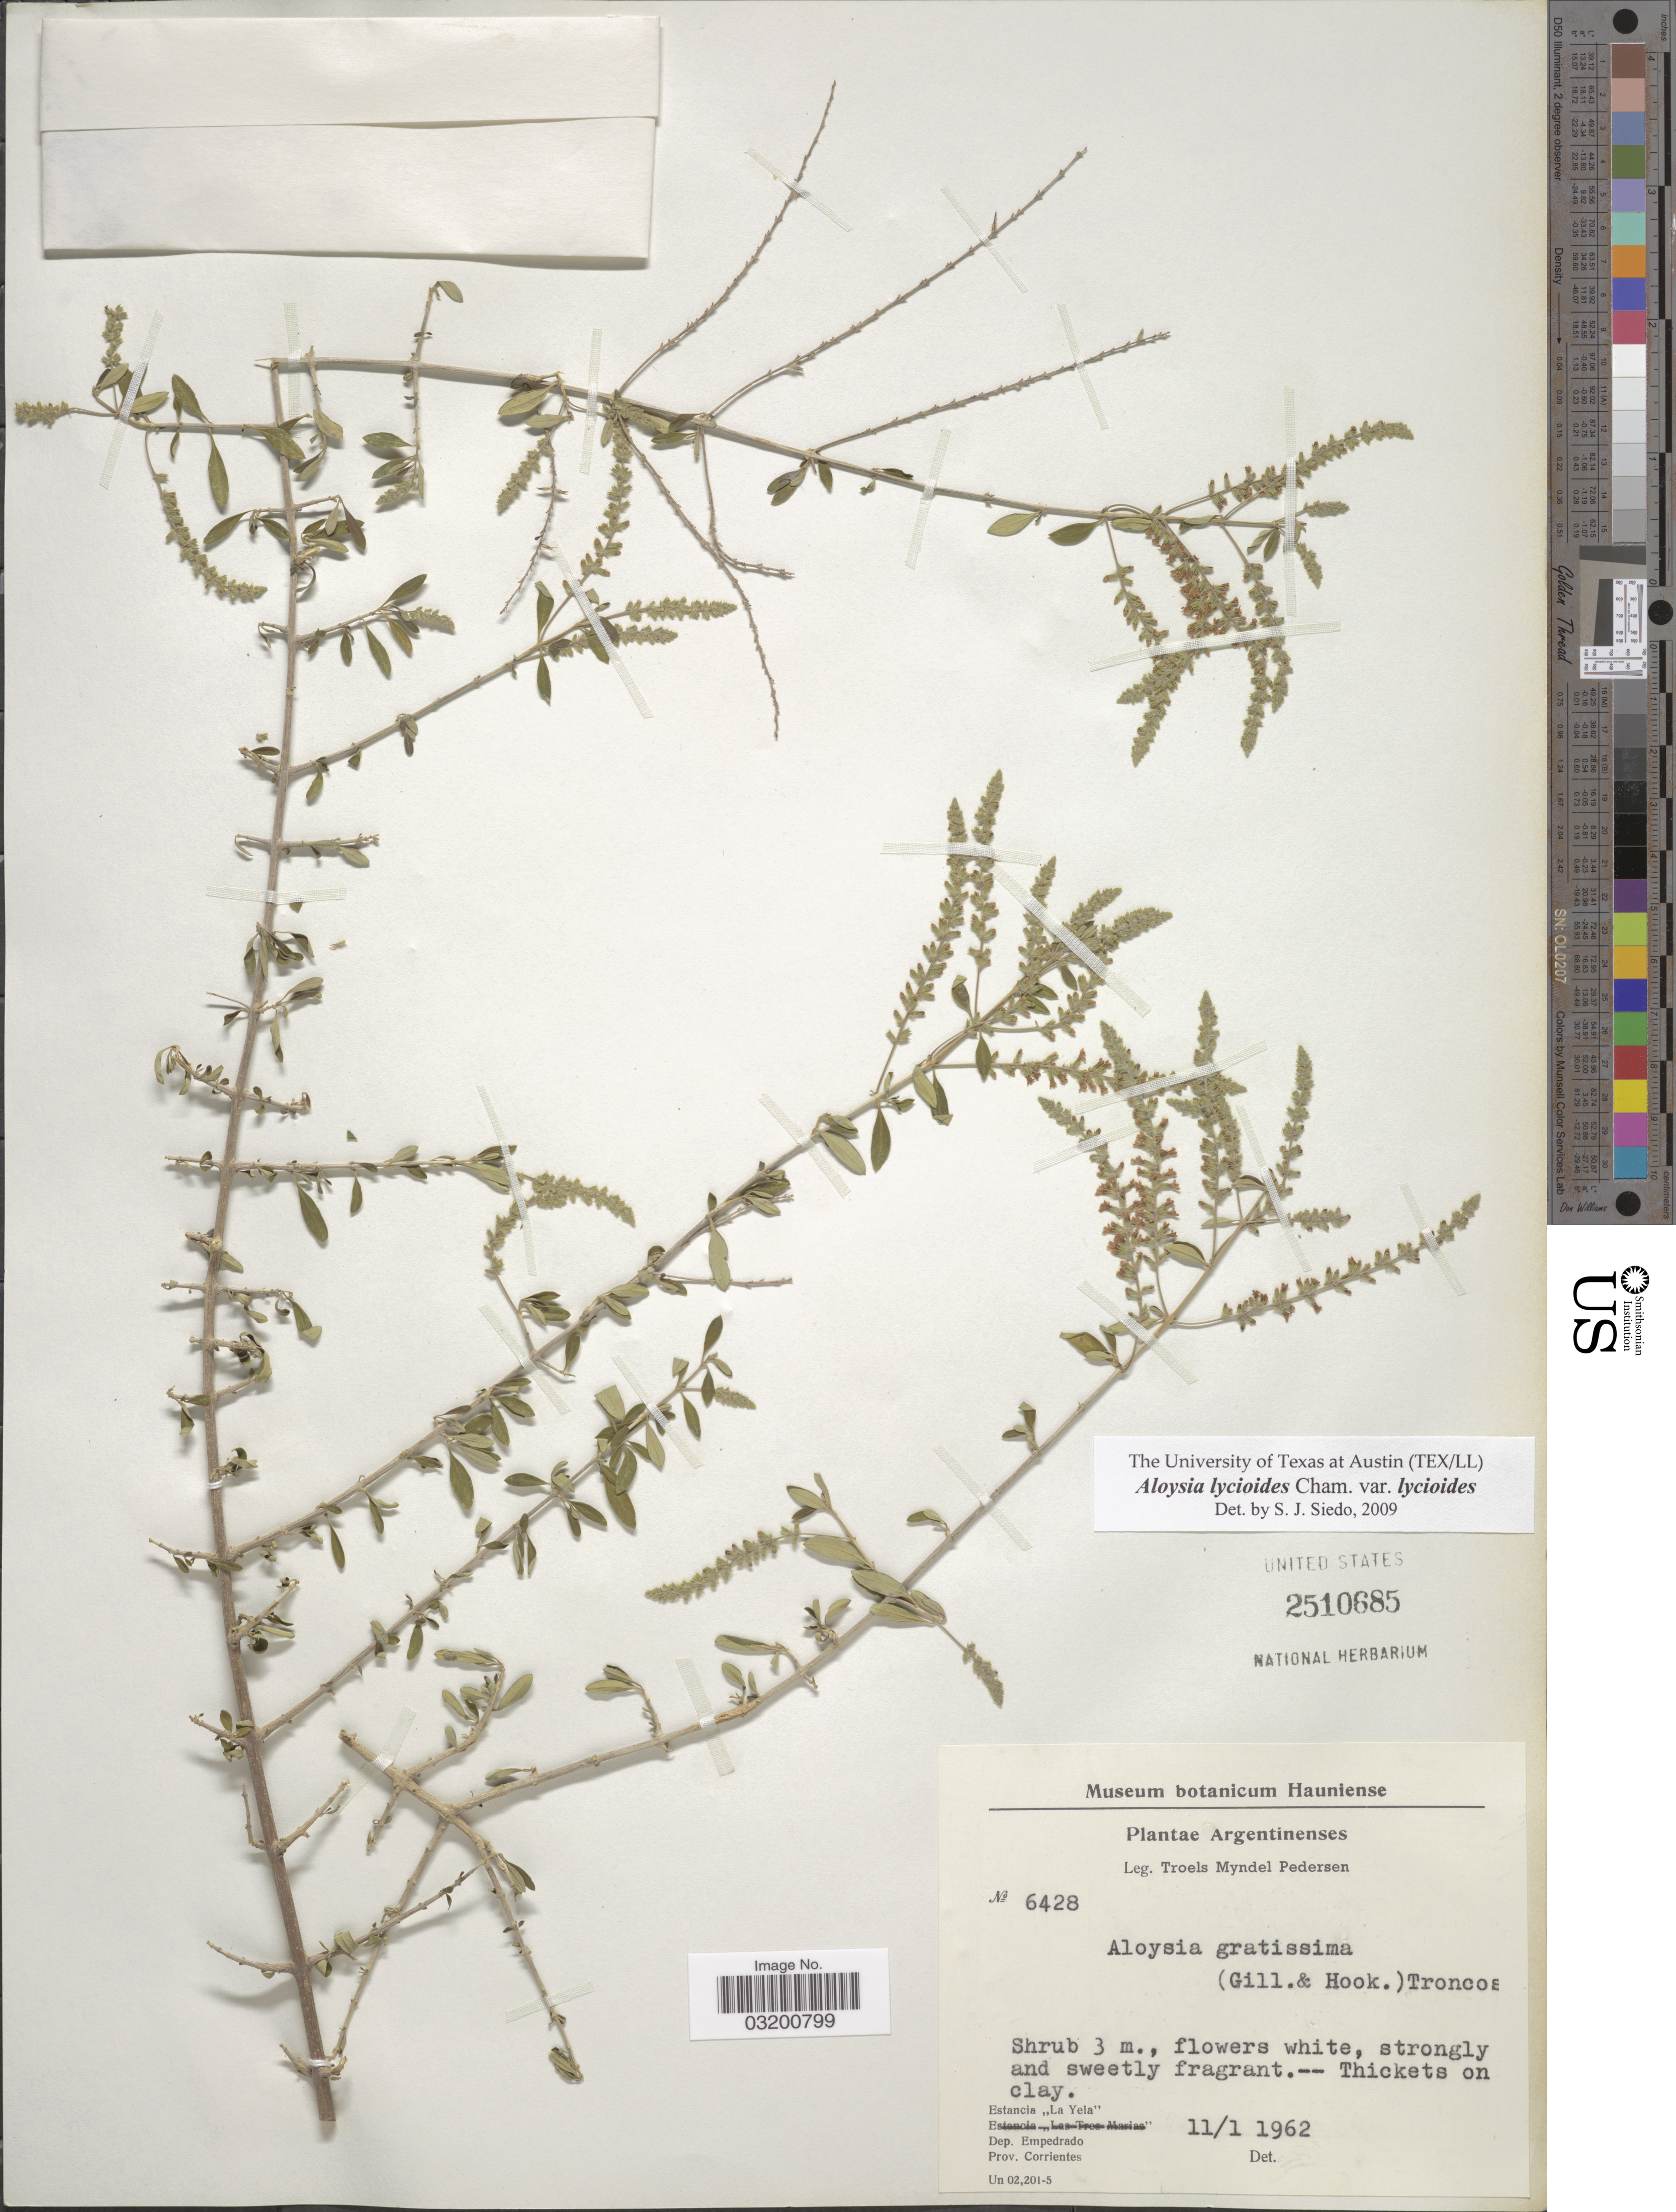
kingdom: Plantae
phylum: Tracheophyta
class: Magnoliopsida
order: Lamiales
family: Verbenaceae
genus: Aloysia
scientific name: Aloysia lycioides var. lycioides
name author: Cham.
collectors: T. Pederson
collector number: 6428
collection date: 1962-01-11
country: Argentina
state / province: Corrientes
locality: Estancia "La Yela". Dep. Empedrado.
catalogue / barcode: US 2510685